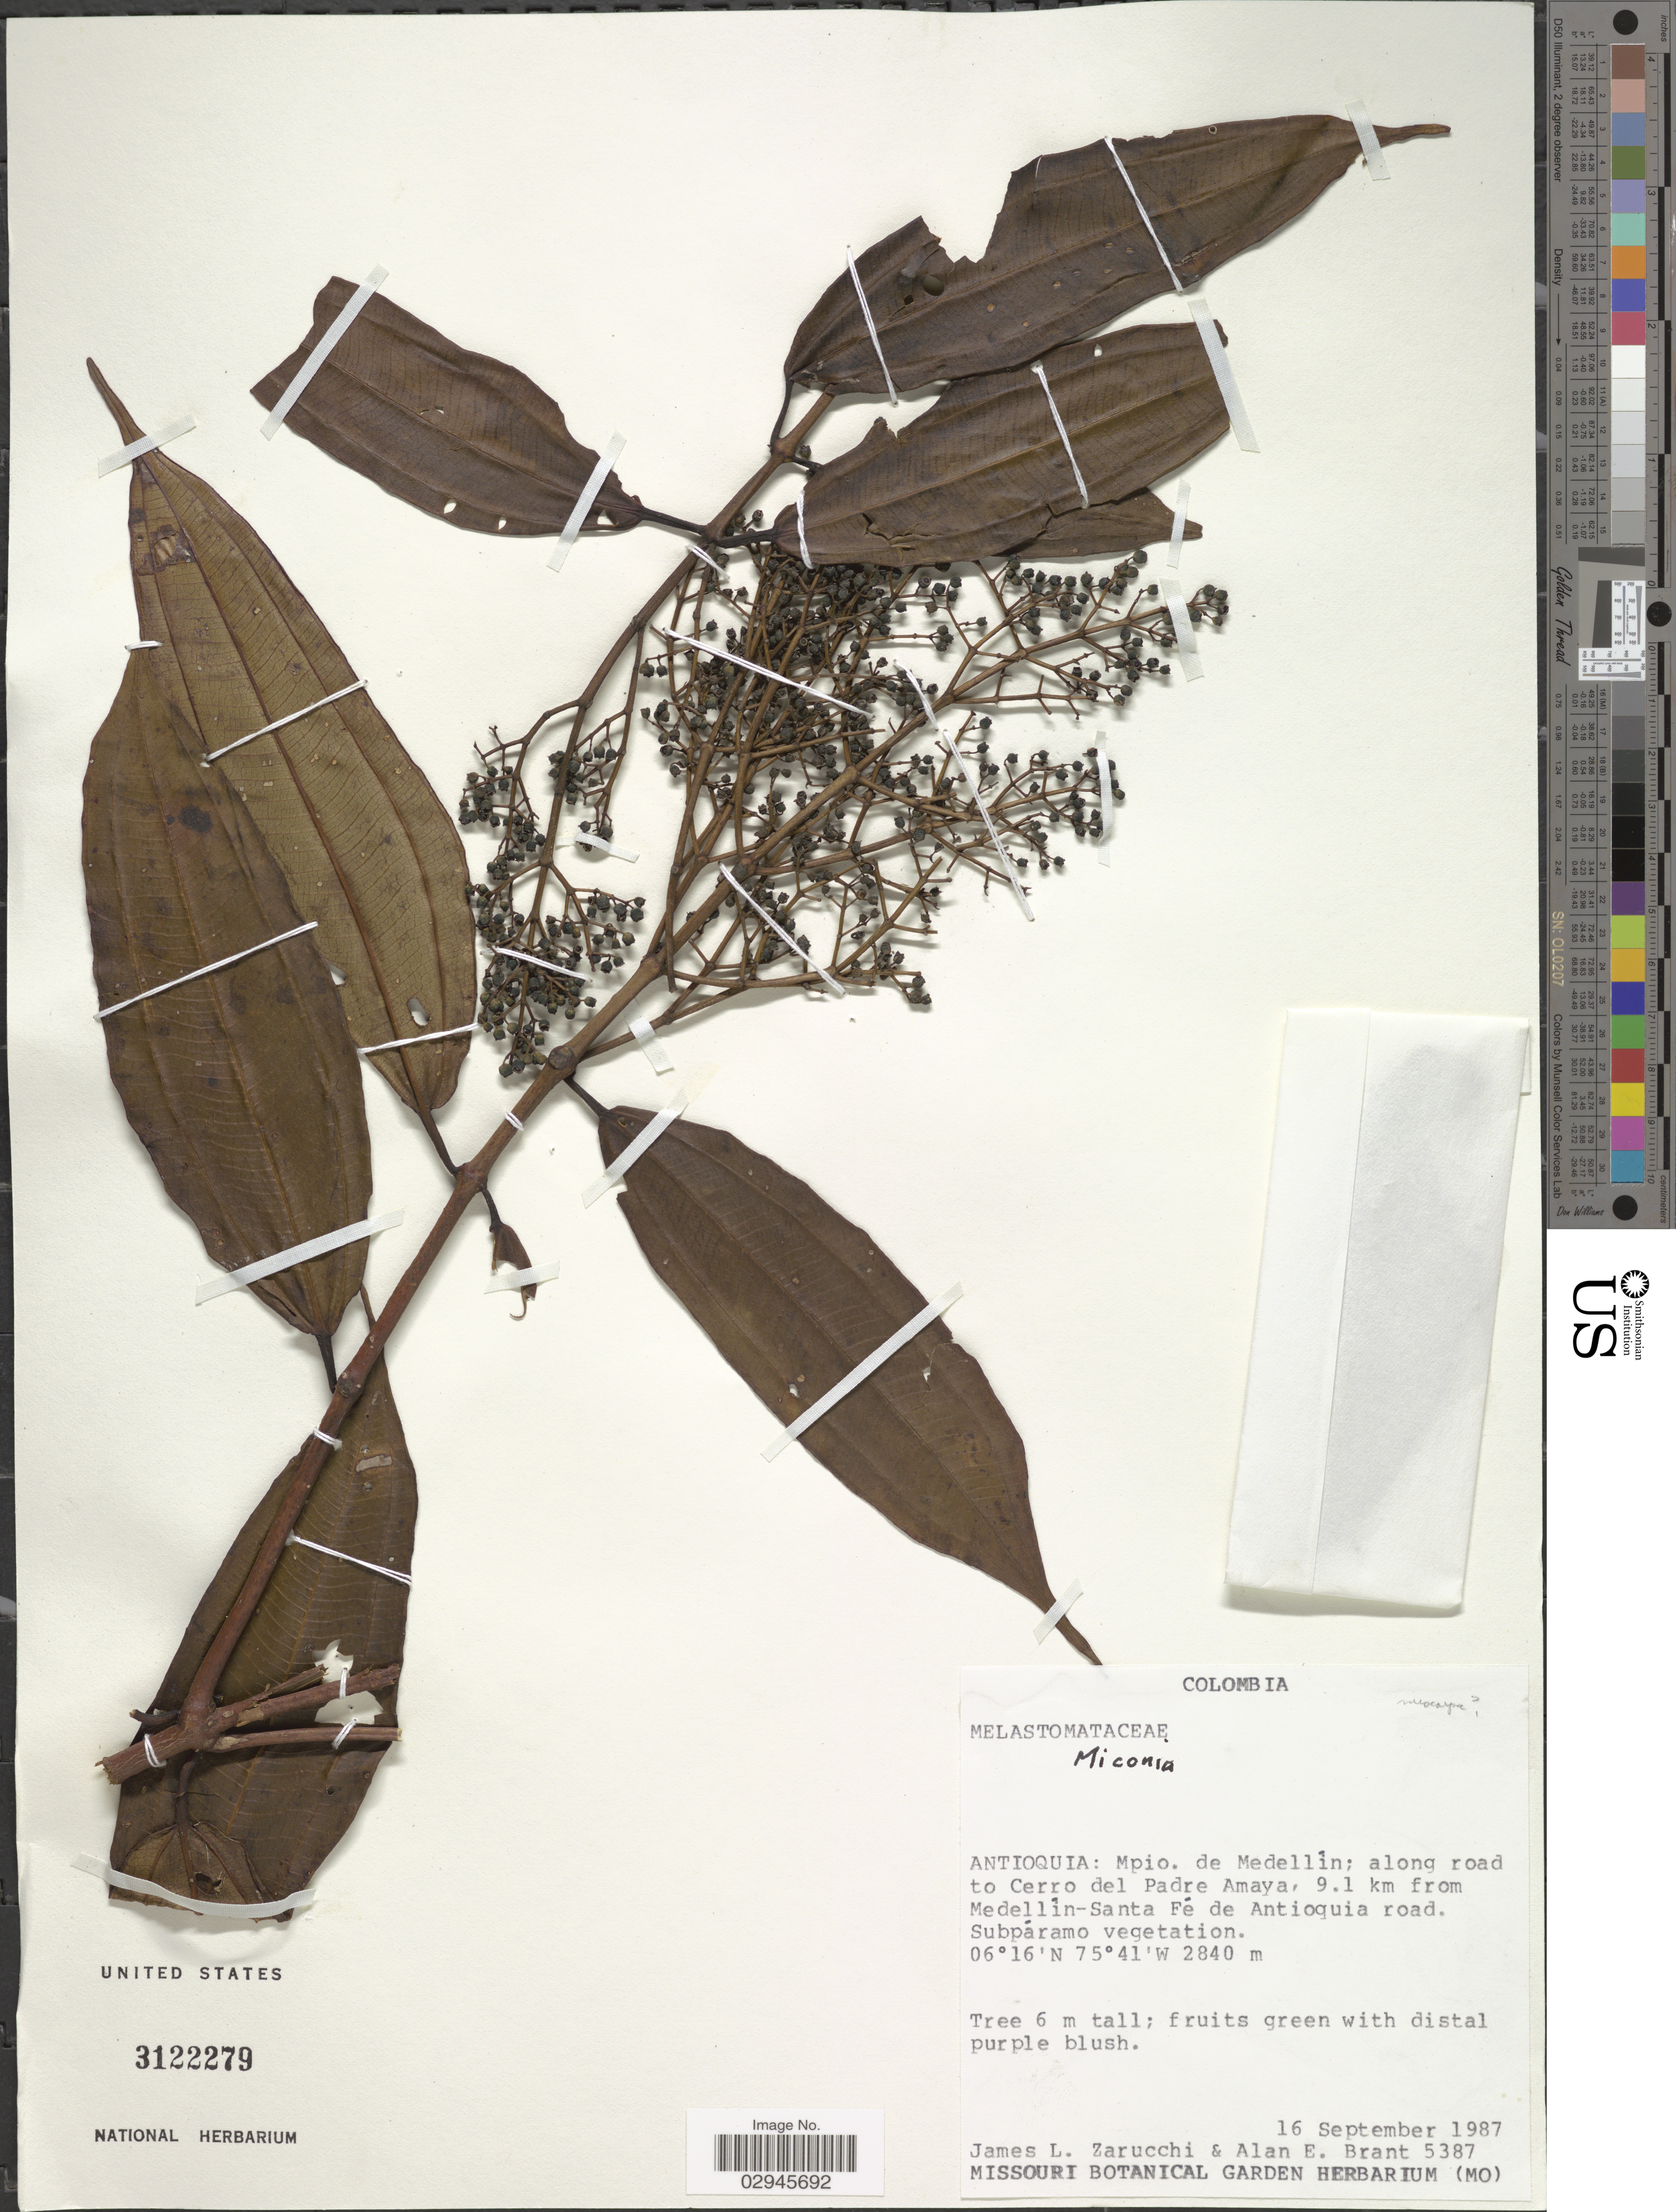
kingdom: Plantae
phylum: Tracheophyta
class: Magnoliopsida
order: Myrtales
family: Melastomataceae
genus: Miconia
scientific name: Miconia sp.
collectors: J. L. Zarucchi & A. Brant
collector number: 5387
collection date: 1987-09-16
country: Colombia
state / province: Antioquia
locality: Mpio. de Medellín; along road to Cerro del Padre Amaya, 9.1 km from Medellín-Santa Fé de Antioquia road.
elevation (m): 2840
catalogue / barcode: US 3122279